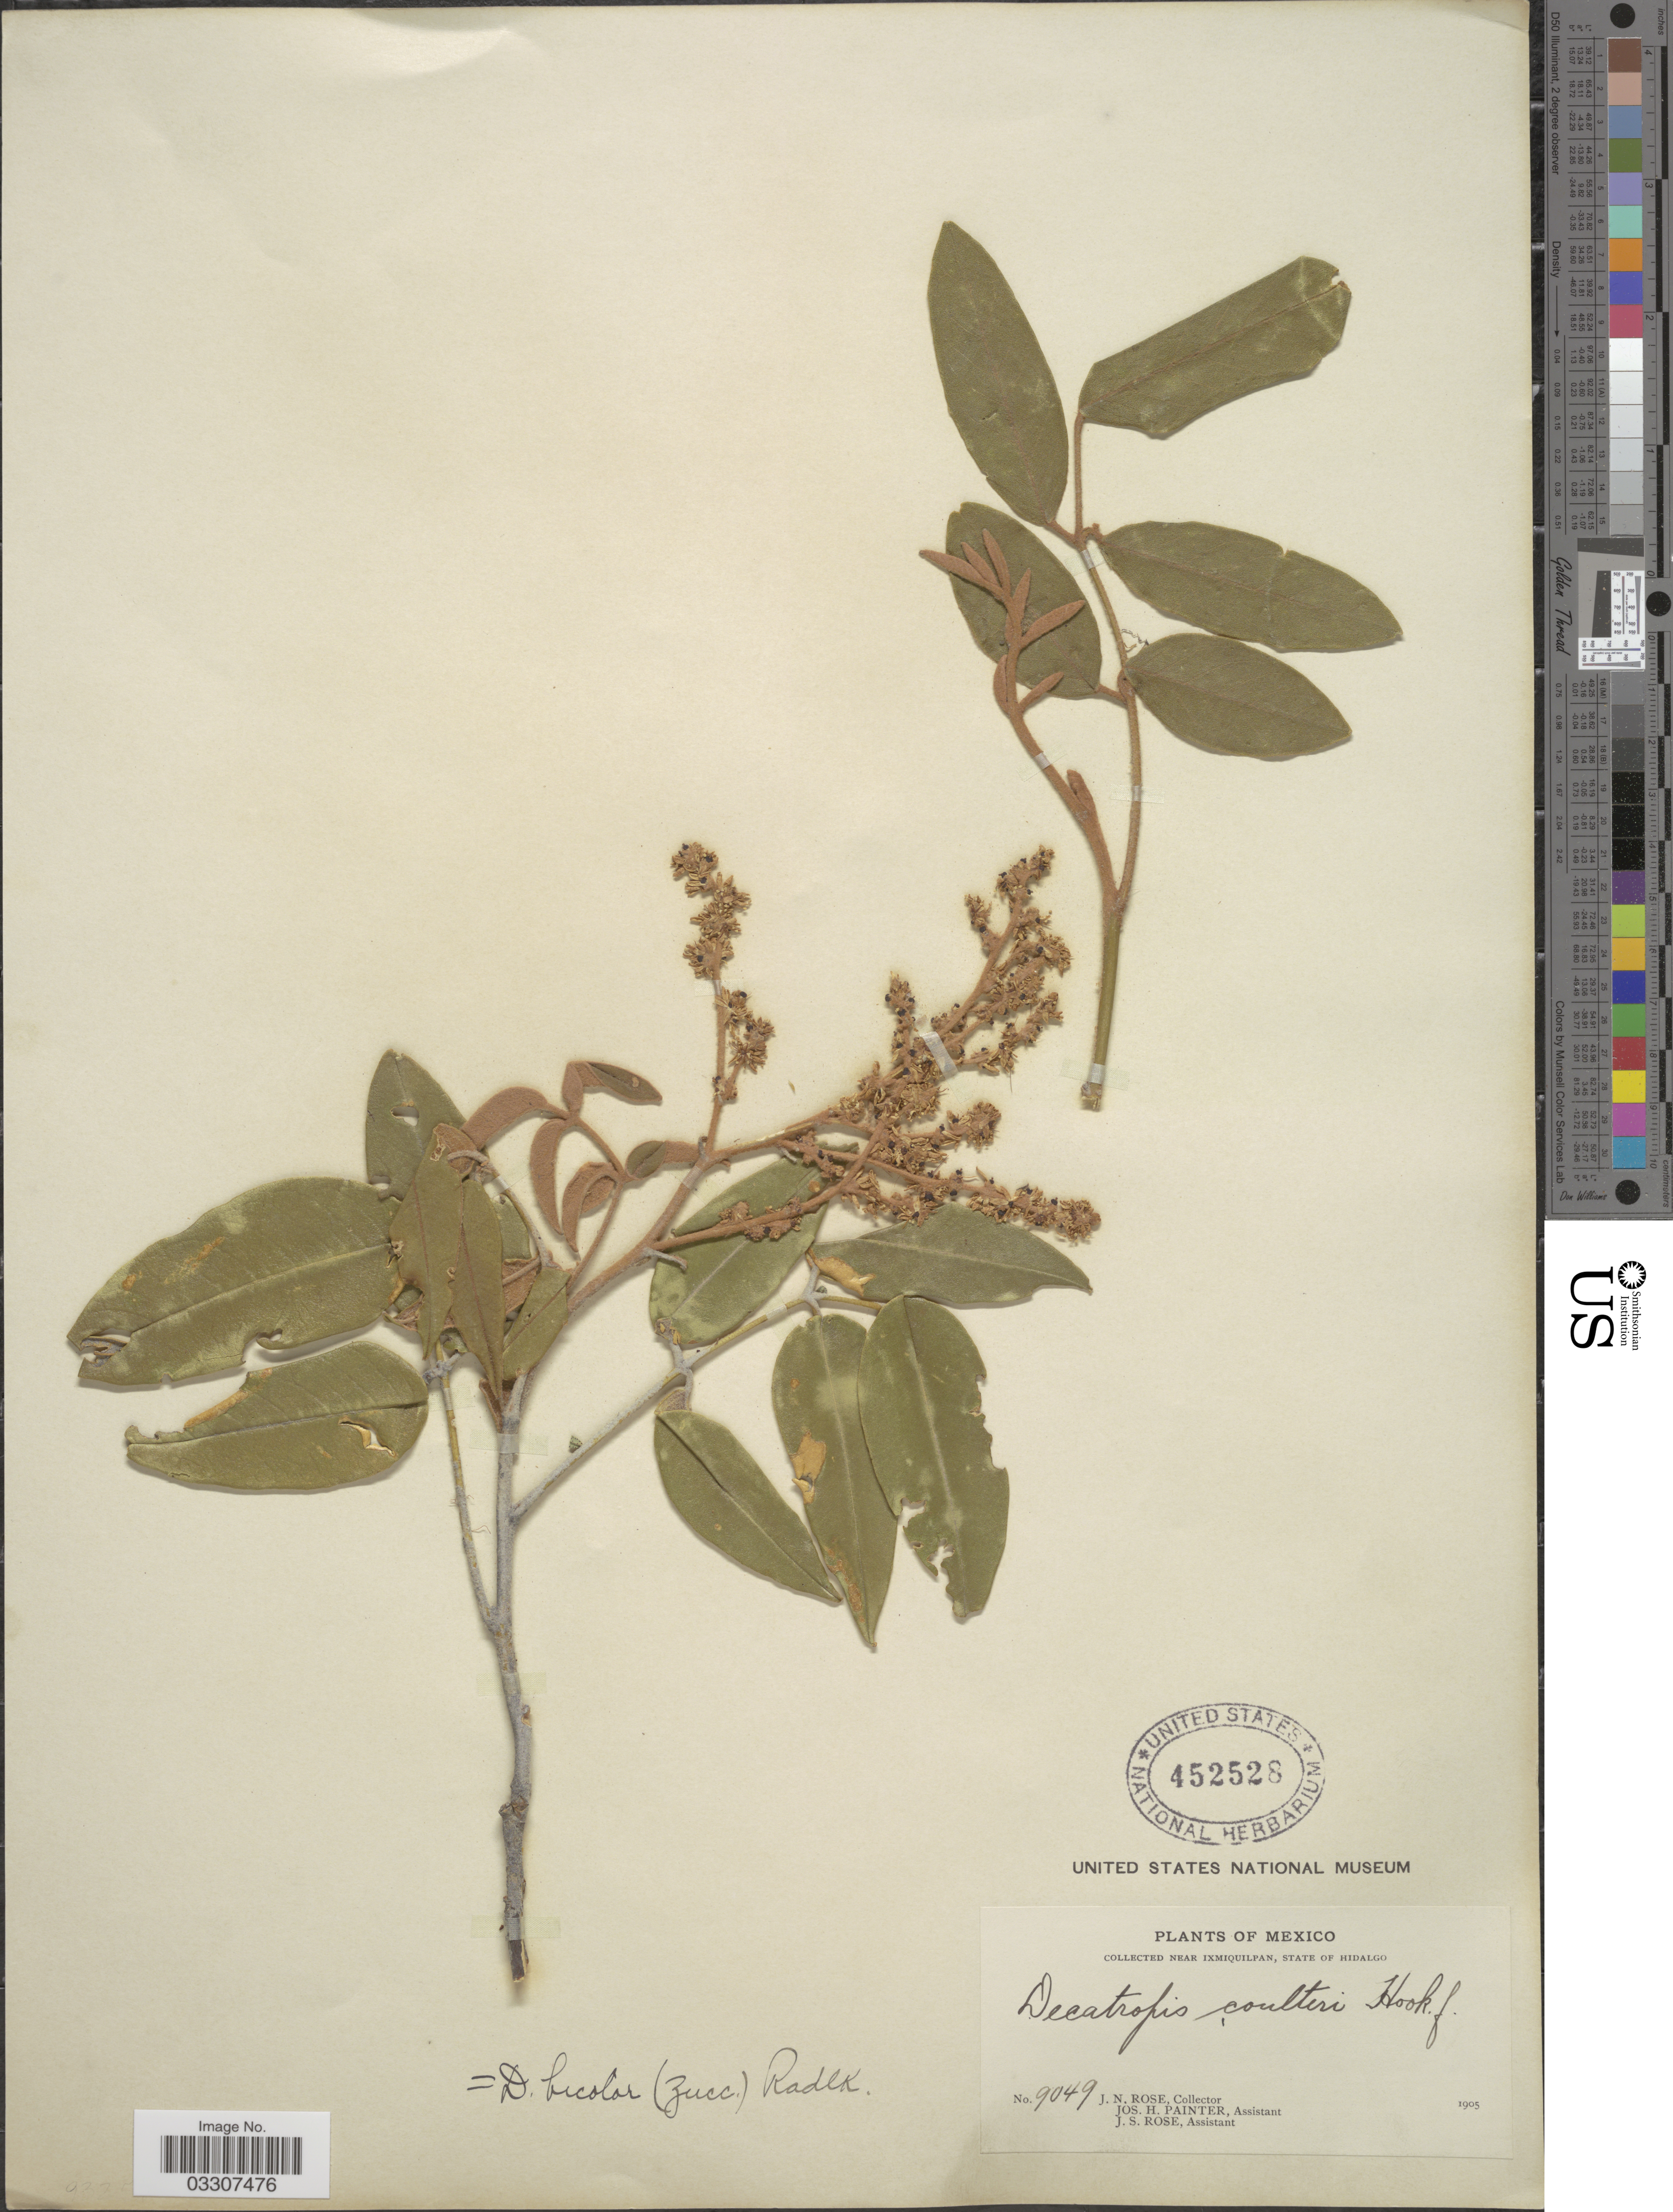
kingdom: Plantae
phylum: Tracheophyta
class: Magnoliopsida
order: Sapindales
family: Rutaceae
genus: Decatropis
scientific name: Decatropis bicolor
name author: (Zucc.) Radlk.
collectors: J. N. Rose, J. H. Painter & J. S. Rose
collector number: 9049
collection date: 1905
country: Mexico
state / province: Hidalgo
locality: Near Ixmiquilpan.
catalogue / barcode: US 452528